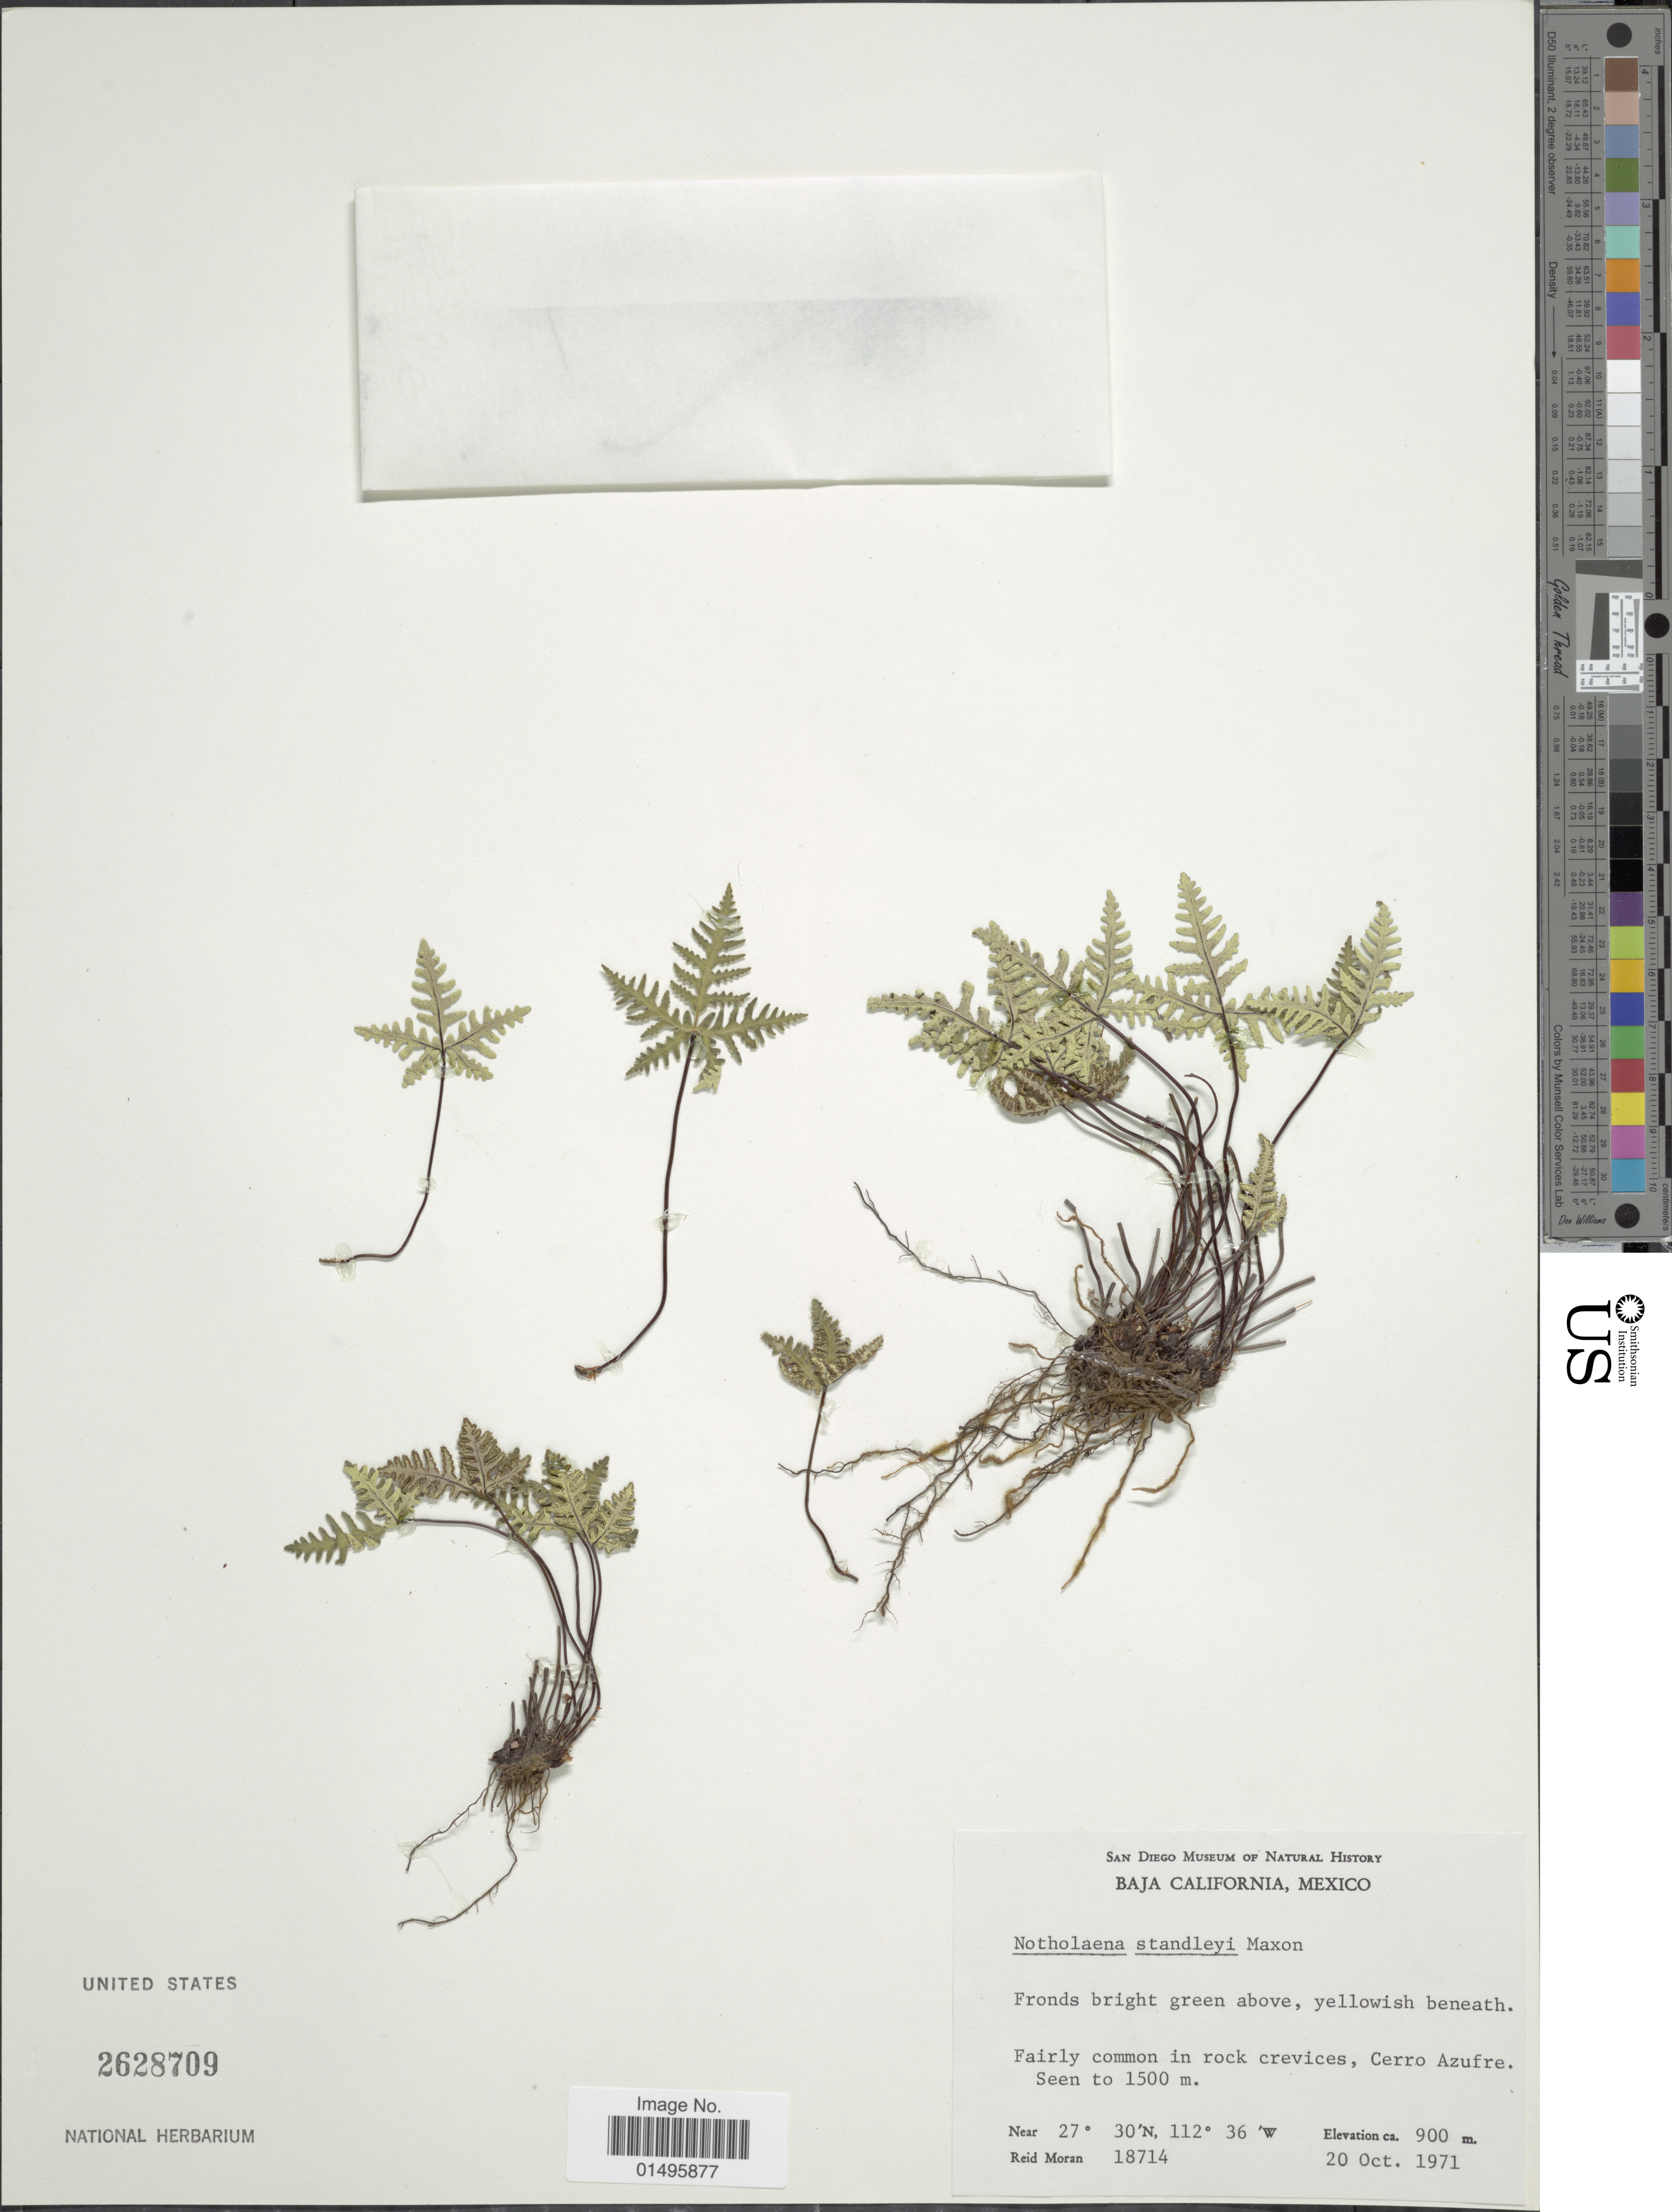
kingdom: Plantae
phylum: Tracheophyta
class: Polypodiopsida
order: Polypodiales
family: Pteridaceae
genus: Notholaena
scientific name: Notholaena standleyi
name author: Maxon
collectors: R. V. Moran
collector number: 18714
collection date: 1971-10-20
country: Mexico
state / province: Baja California Sur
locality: Baja California, Mexico, fairly common in rock crevices, Cerro Aufre.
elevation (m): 900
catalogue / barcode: US 2628709